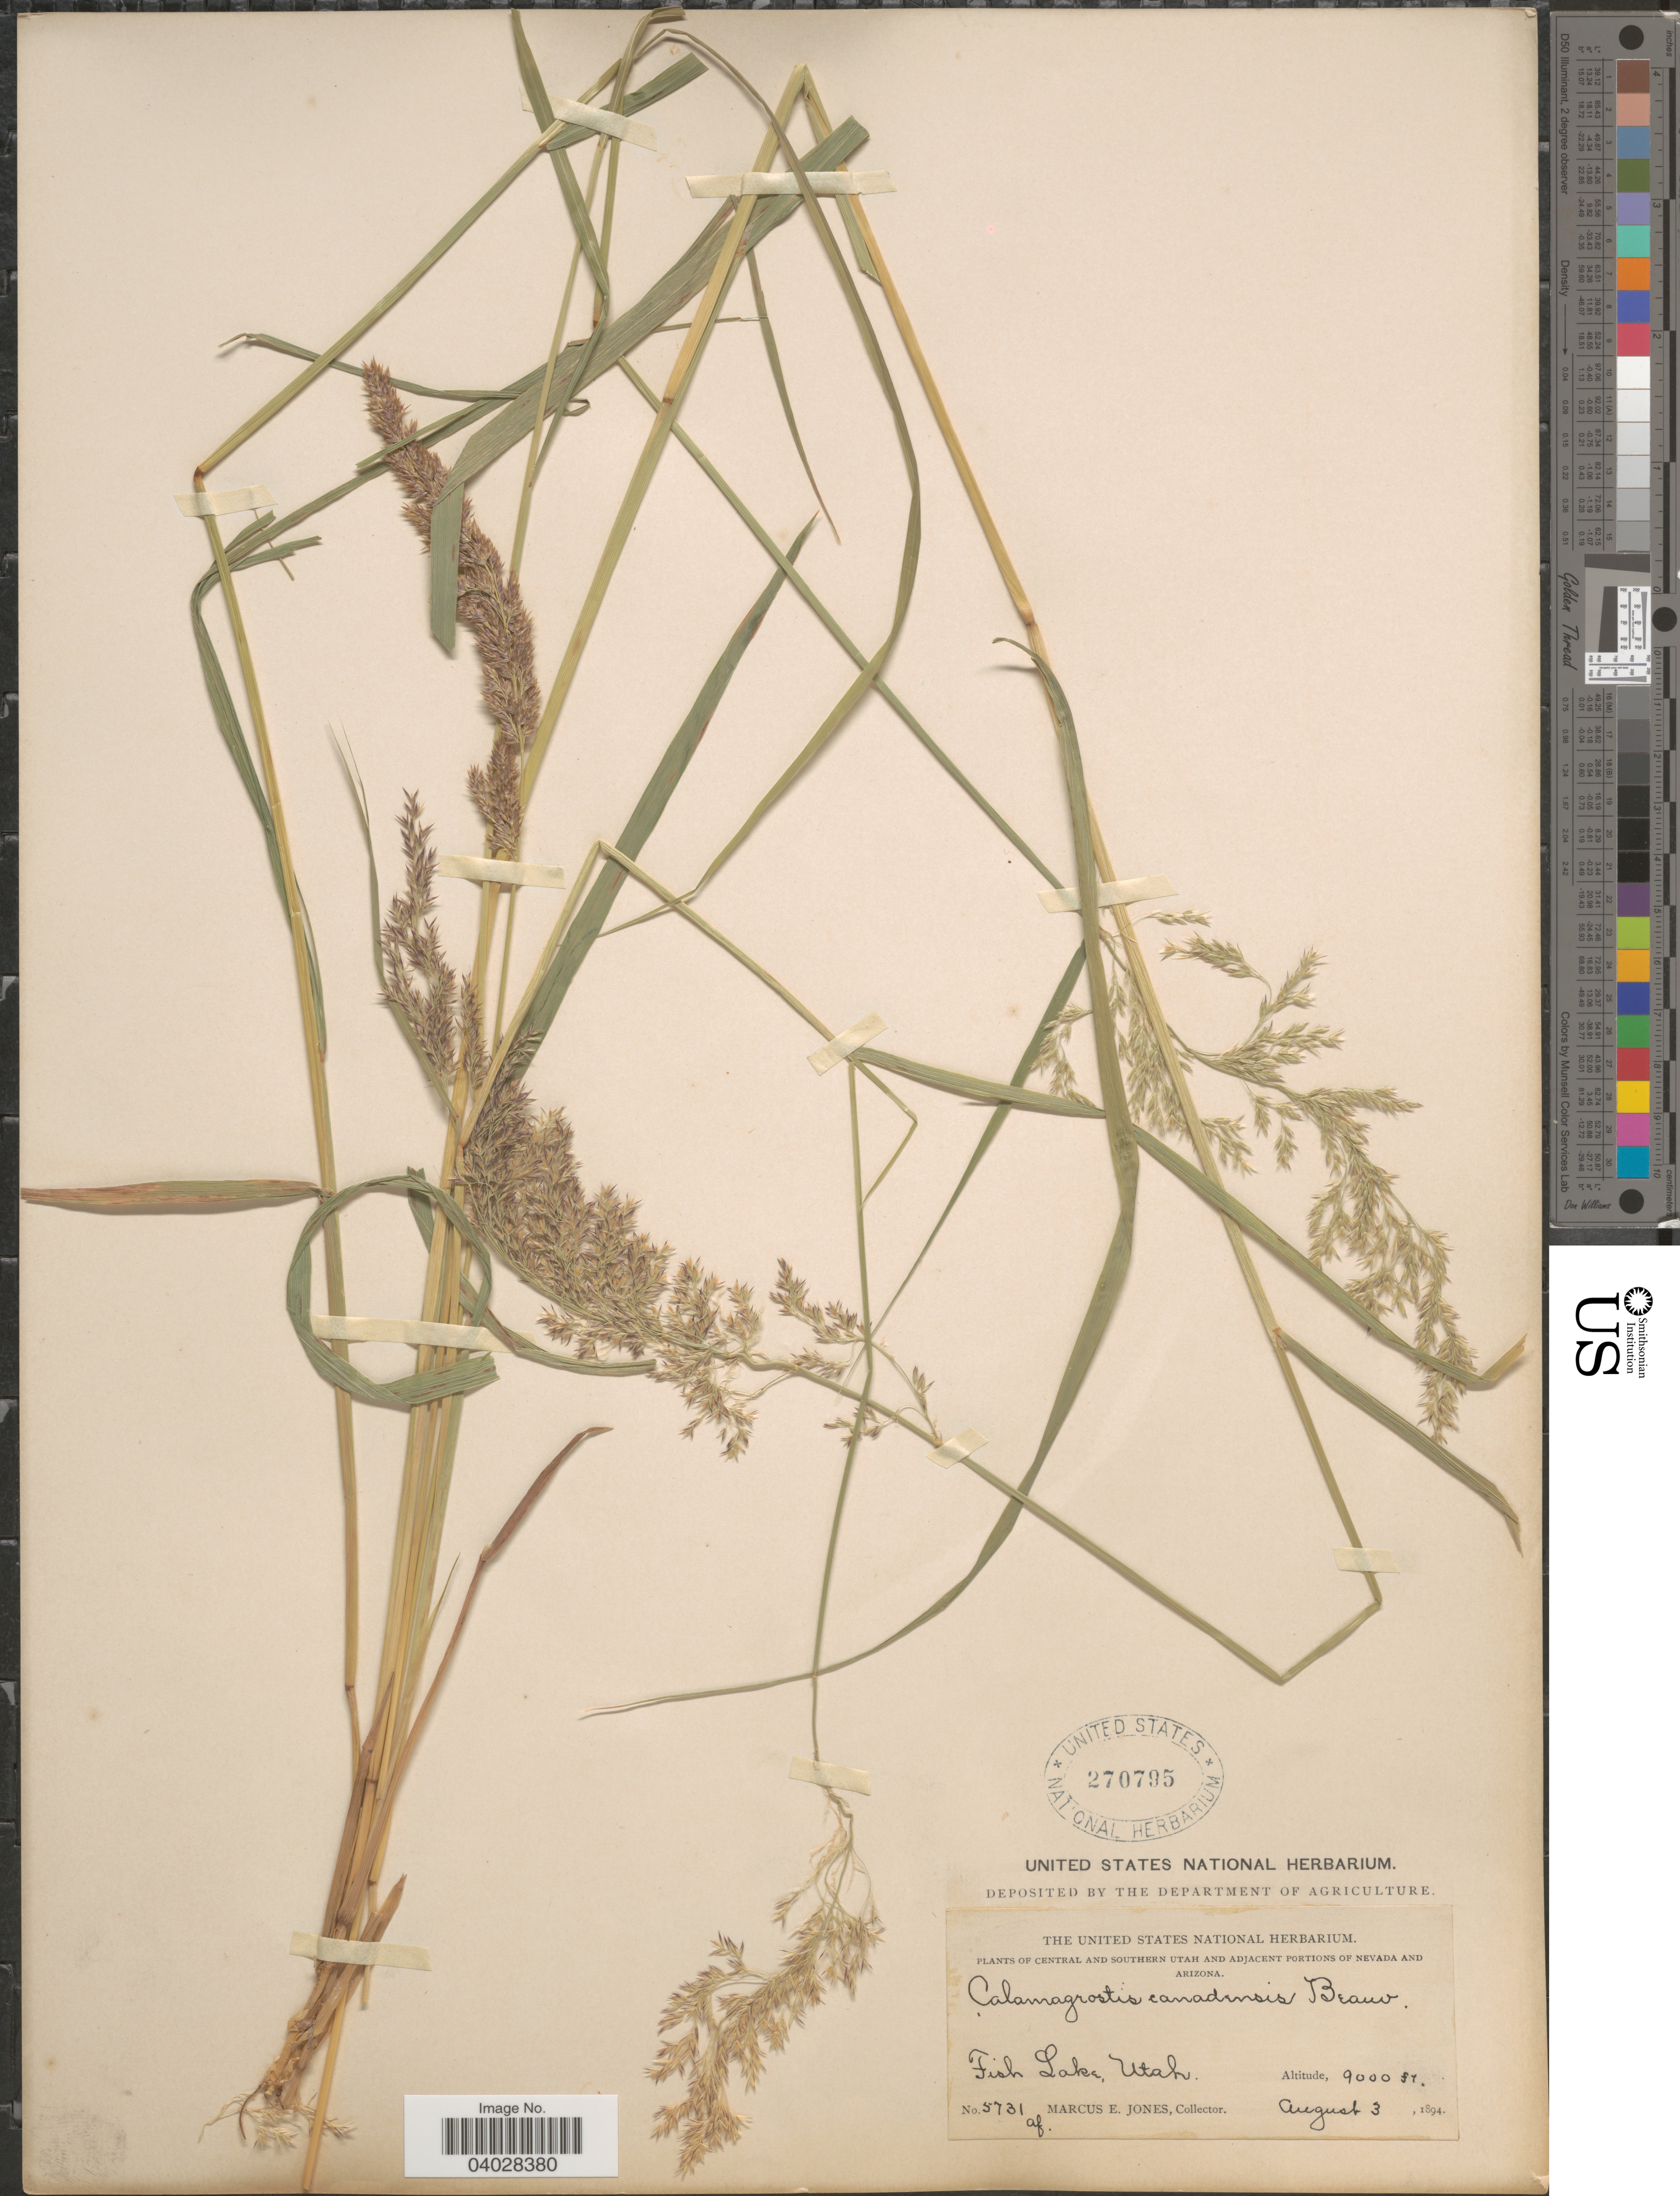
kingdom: Plantae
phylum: Tracheophyta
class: Liliopsida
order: Poales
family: Poaceae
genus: Calamagrostis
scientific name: Calamagrostis canadensis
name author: (Michx.) P. Beauv.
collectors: M. E. Jones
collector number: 5731af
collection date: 1894-08-03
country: United States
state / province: Utah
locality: Central and Southern Utah. Fish Lake.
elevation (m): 2743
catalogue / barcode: US 270795